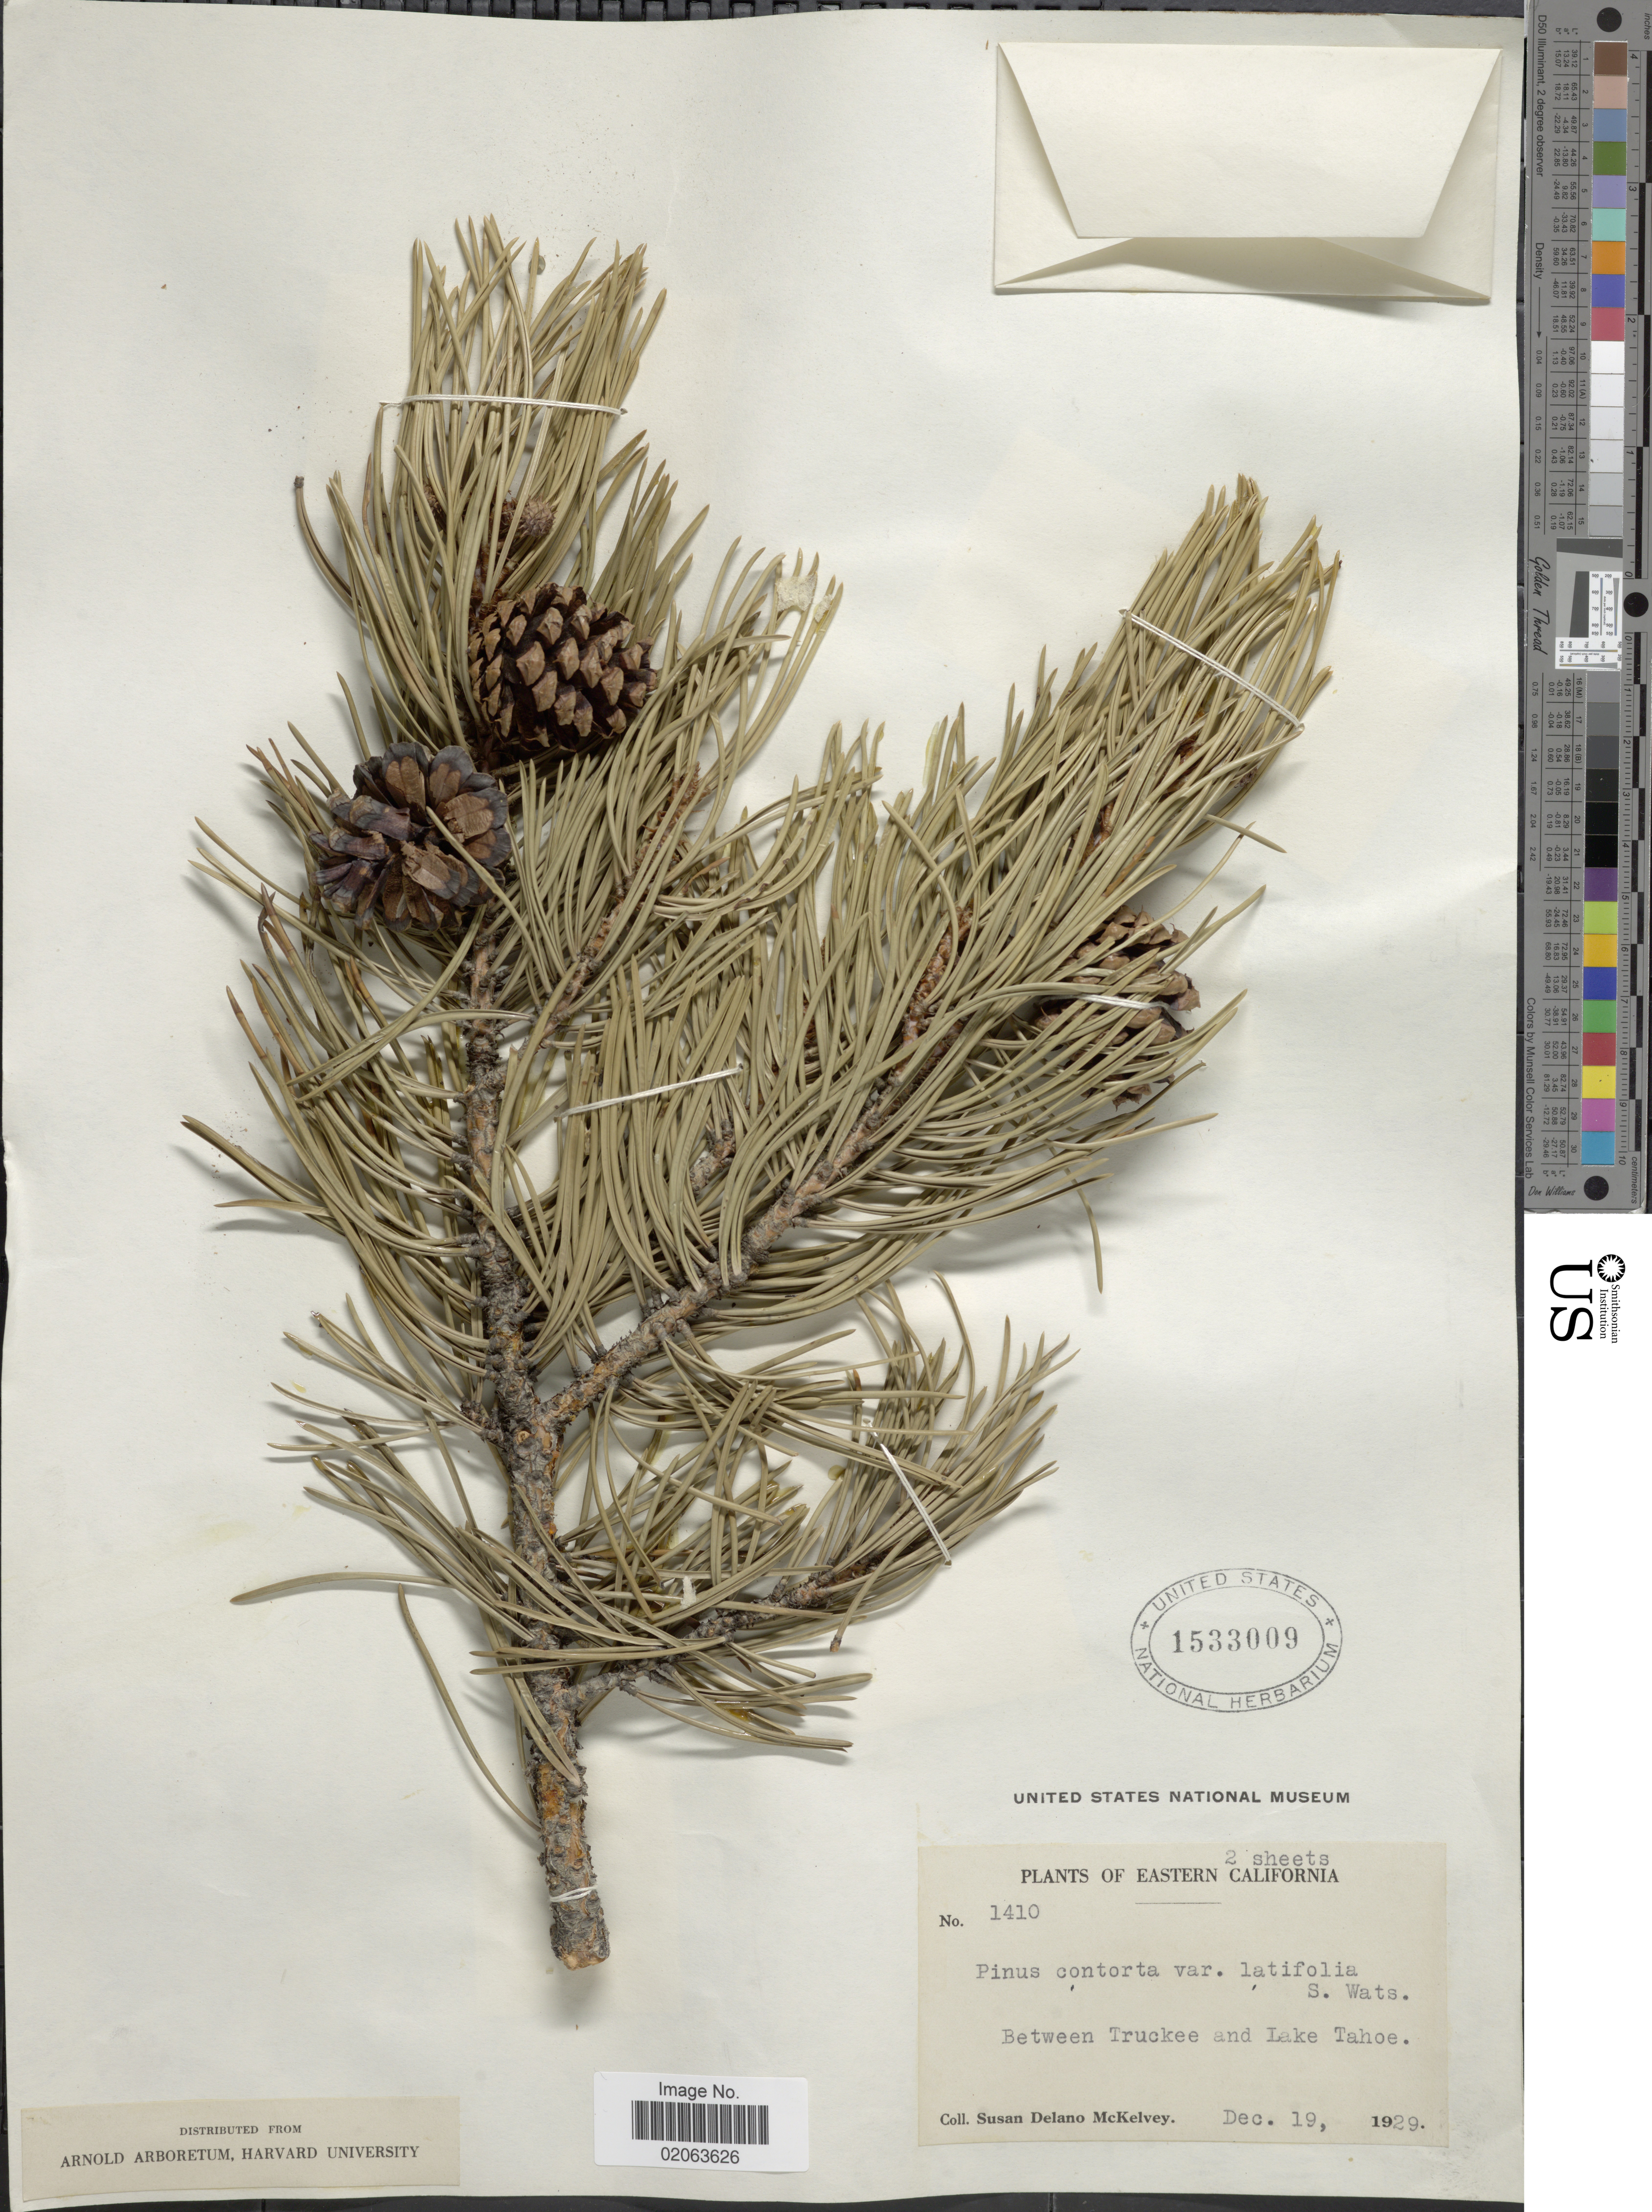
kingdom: Plantae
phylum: Tracheophyta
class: Pinopsida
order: Pinales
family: Pinaceae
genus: Pinus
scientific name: Pinus contorta var. murrayana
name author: (Balf.) S. Watson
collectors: S. A. McKelvey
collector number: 1410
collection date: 1929-12-19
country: United States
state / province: California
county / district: Nevada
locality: Eastern California. Between Truckee and Lake Tahoe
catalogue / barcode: US 1533009